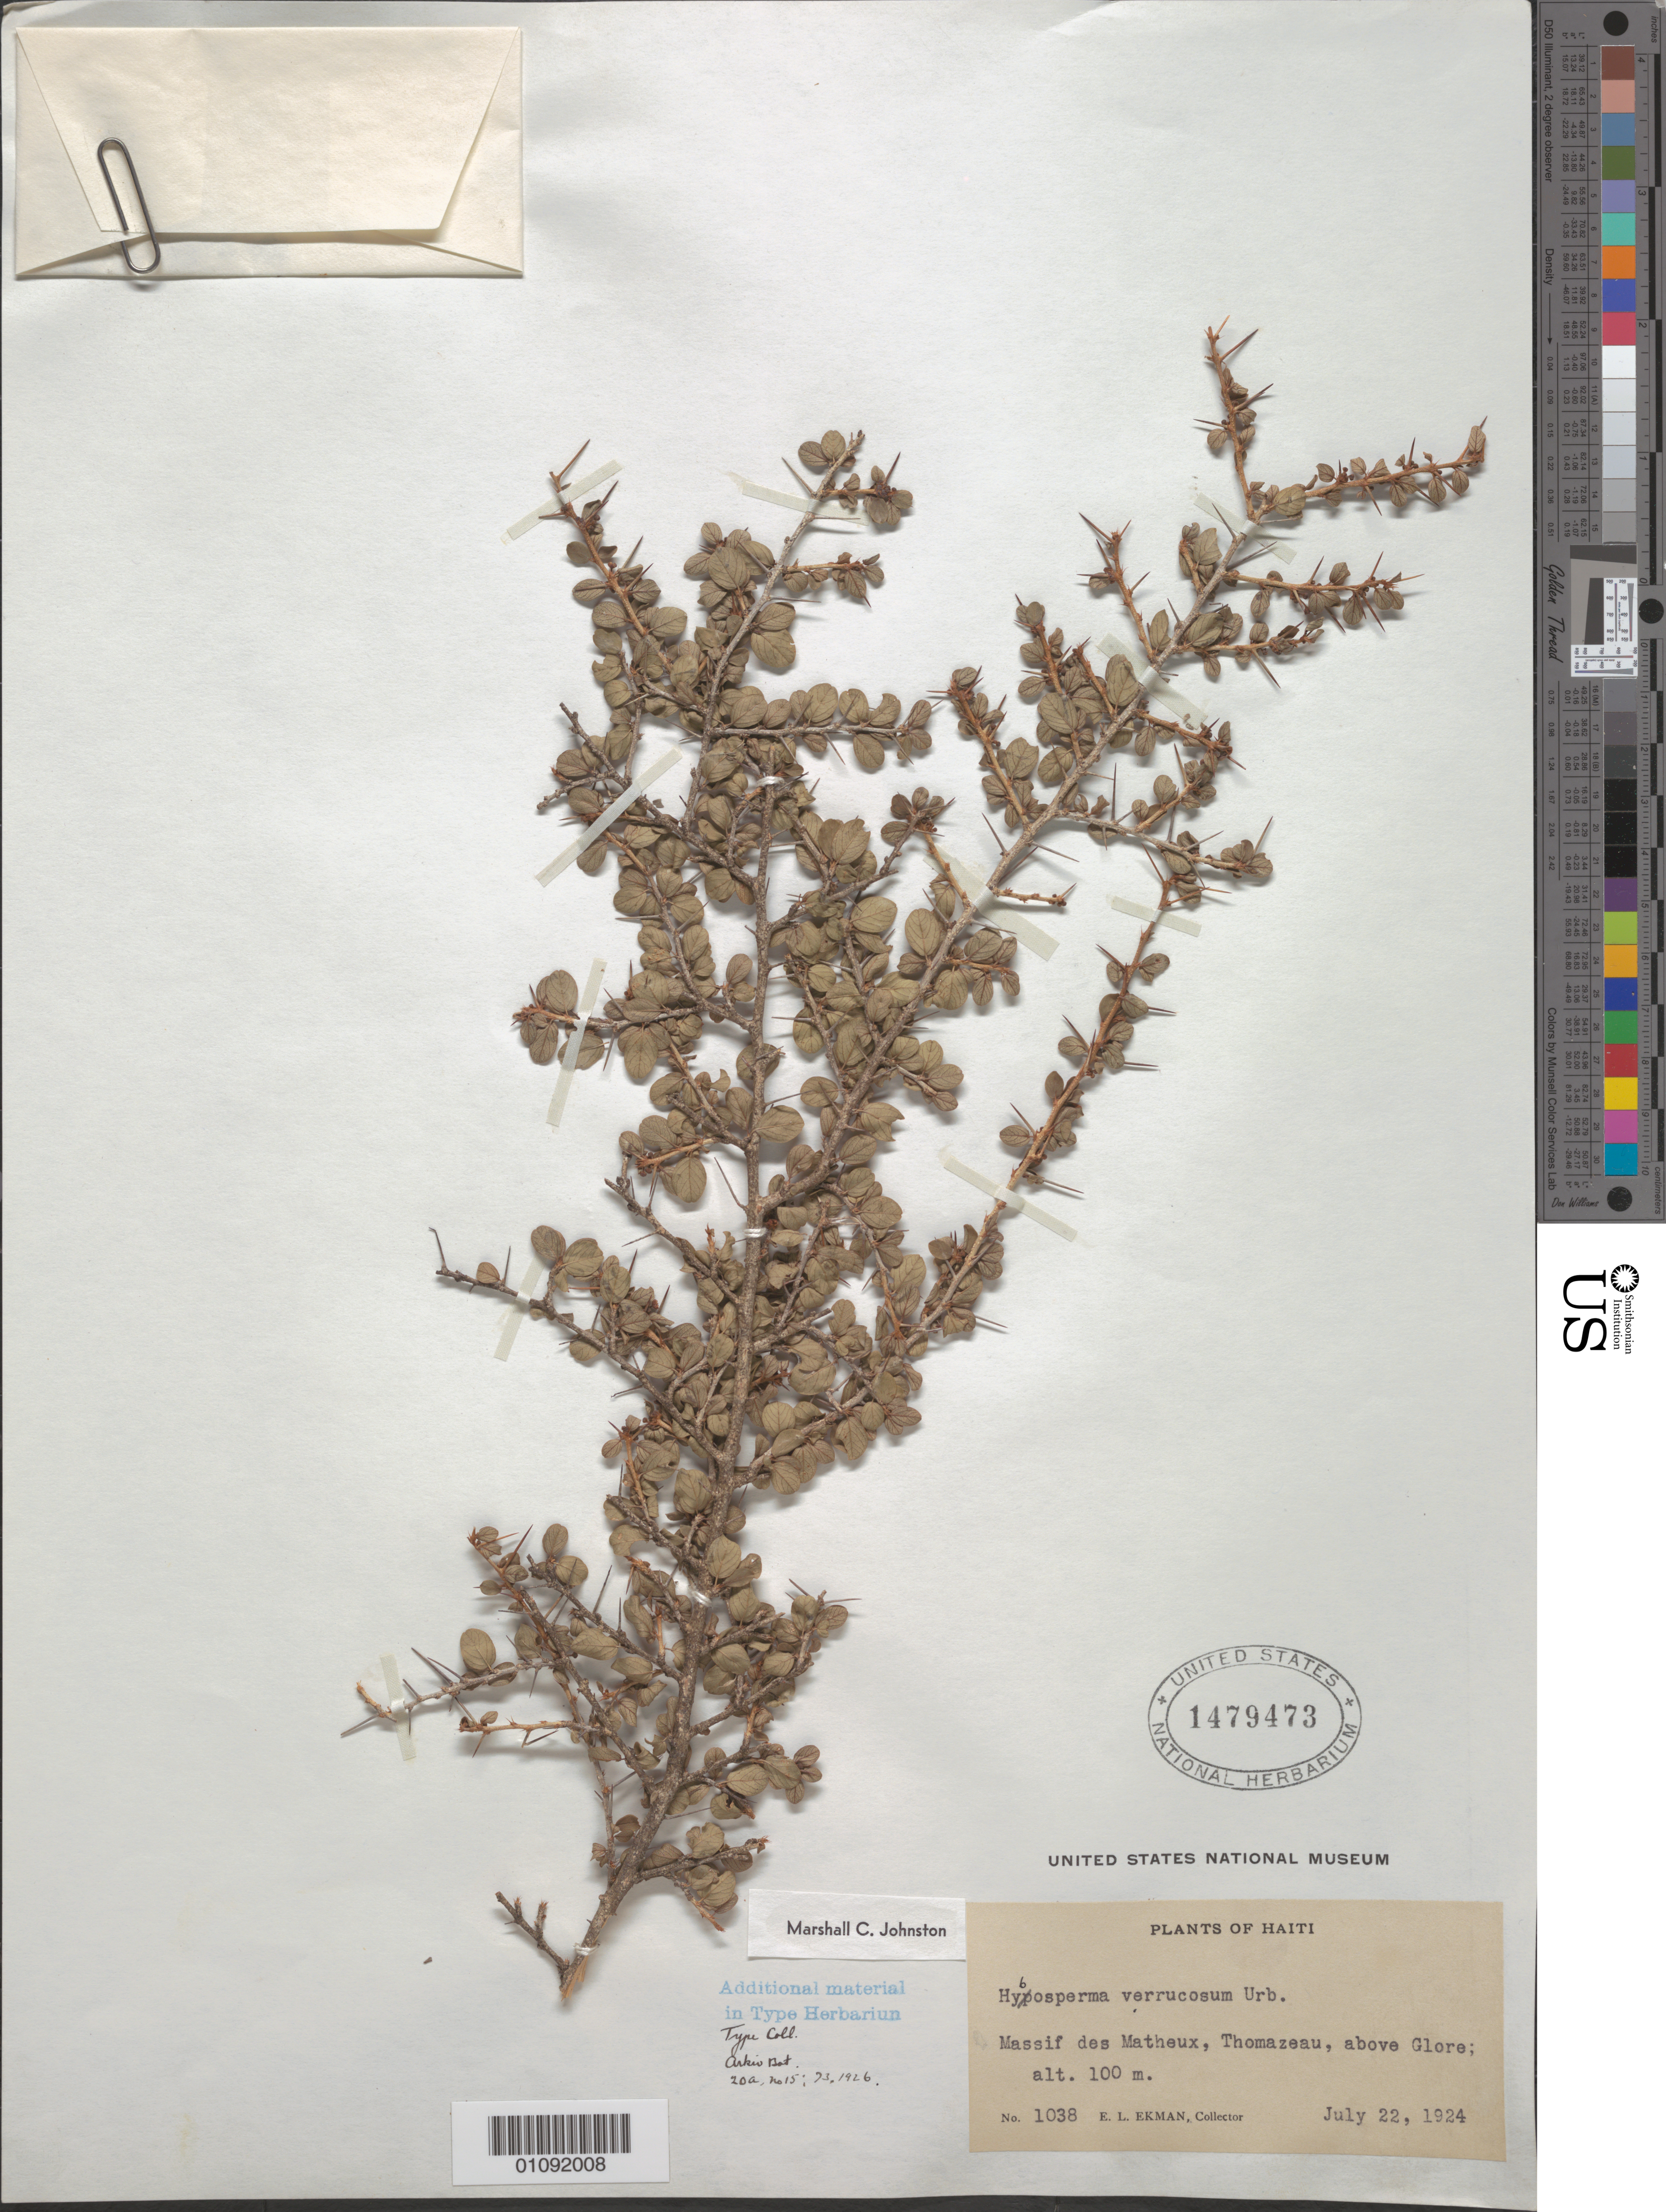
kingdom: Plantae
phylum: Tracheophyta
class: Magnoliopsida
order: Rosales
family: Rhamnaceae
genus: Colubrina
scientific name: Colubrina verrucosa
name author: (Urb.) M.C. Johnst.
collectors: E. L. Ekman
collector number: H 1038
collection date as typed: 22 Jul 1924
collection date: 1924-07-22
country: Haiti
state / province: Óuest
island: Hispaniola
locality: Massif des Matheux, Thomazeau, above Glore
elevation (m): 100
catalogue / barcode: US 1479473